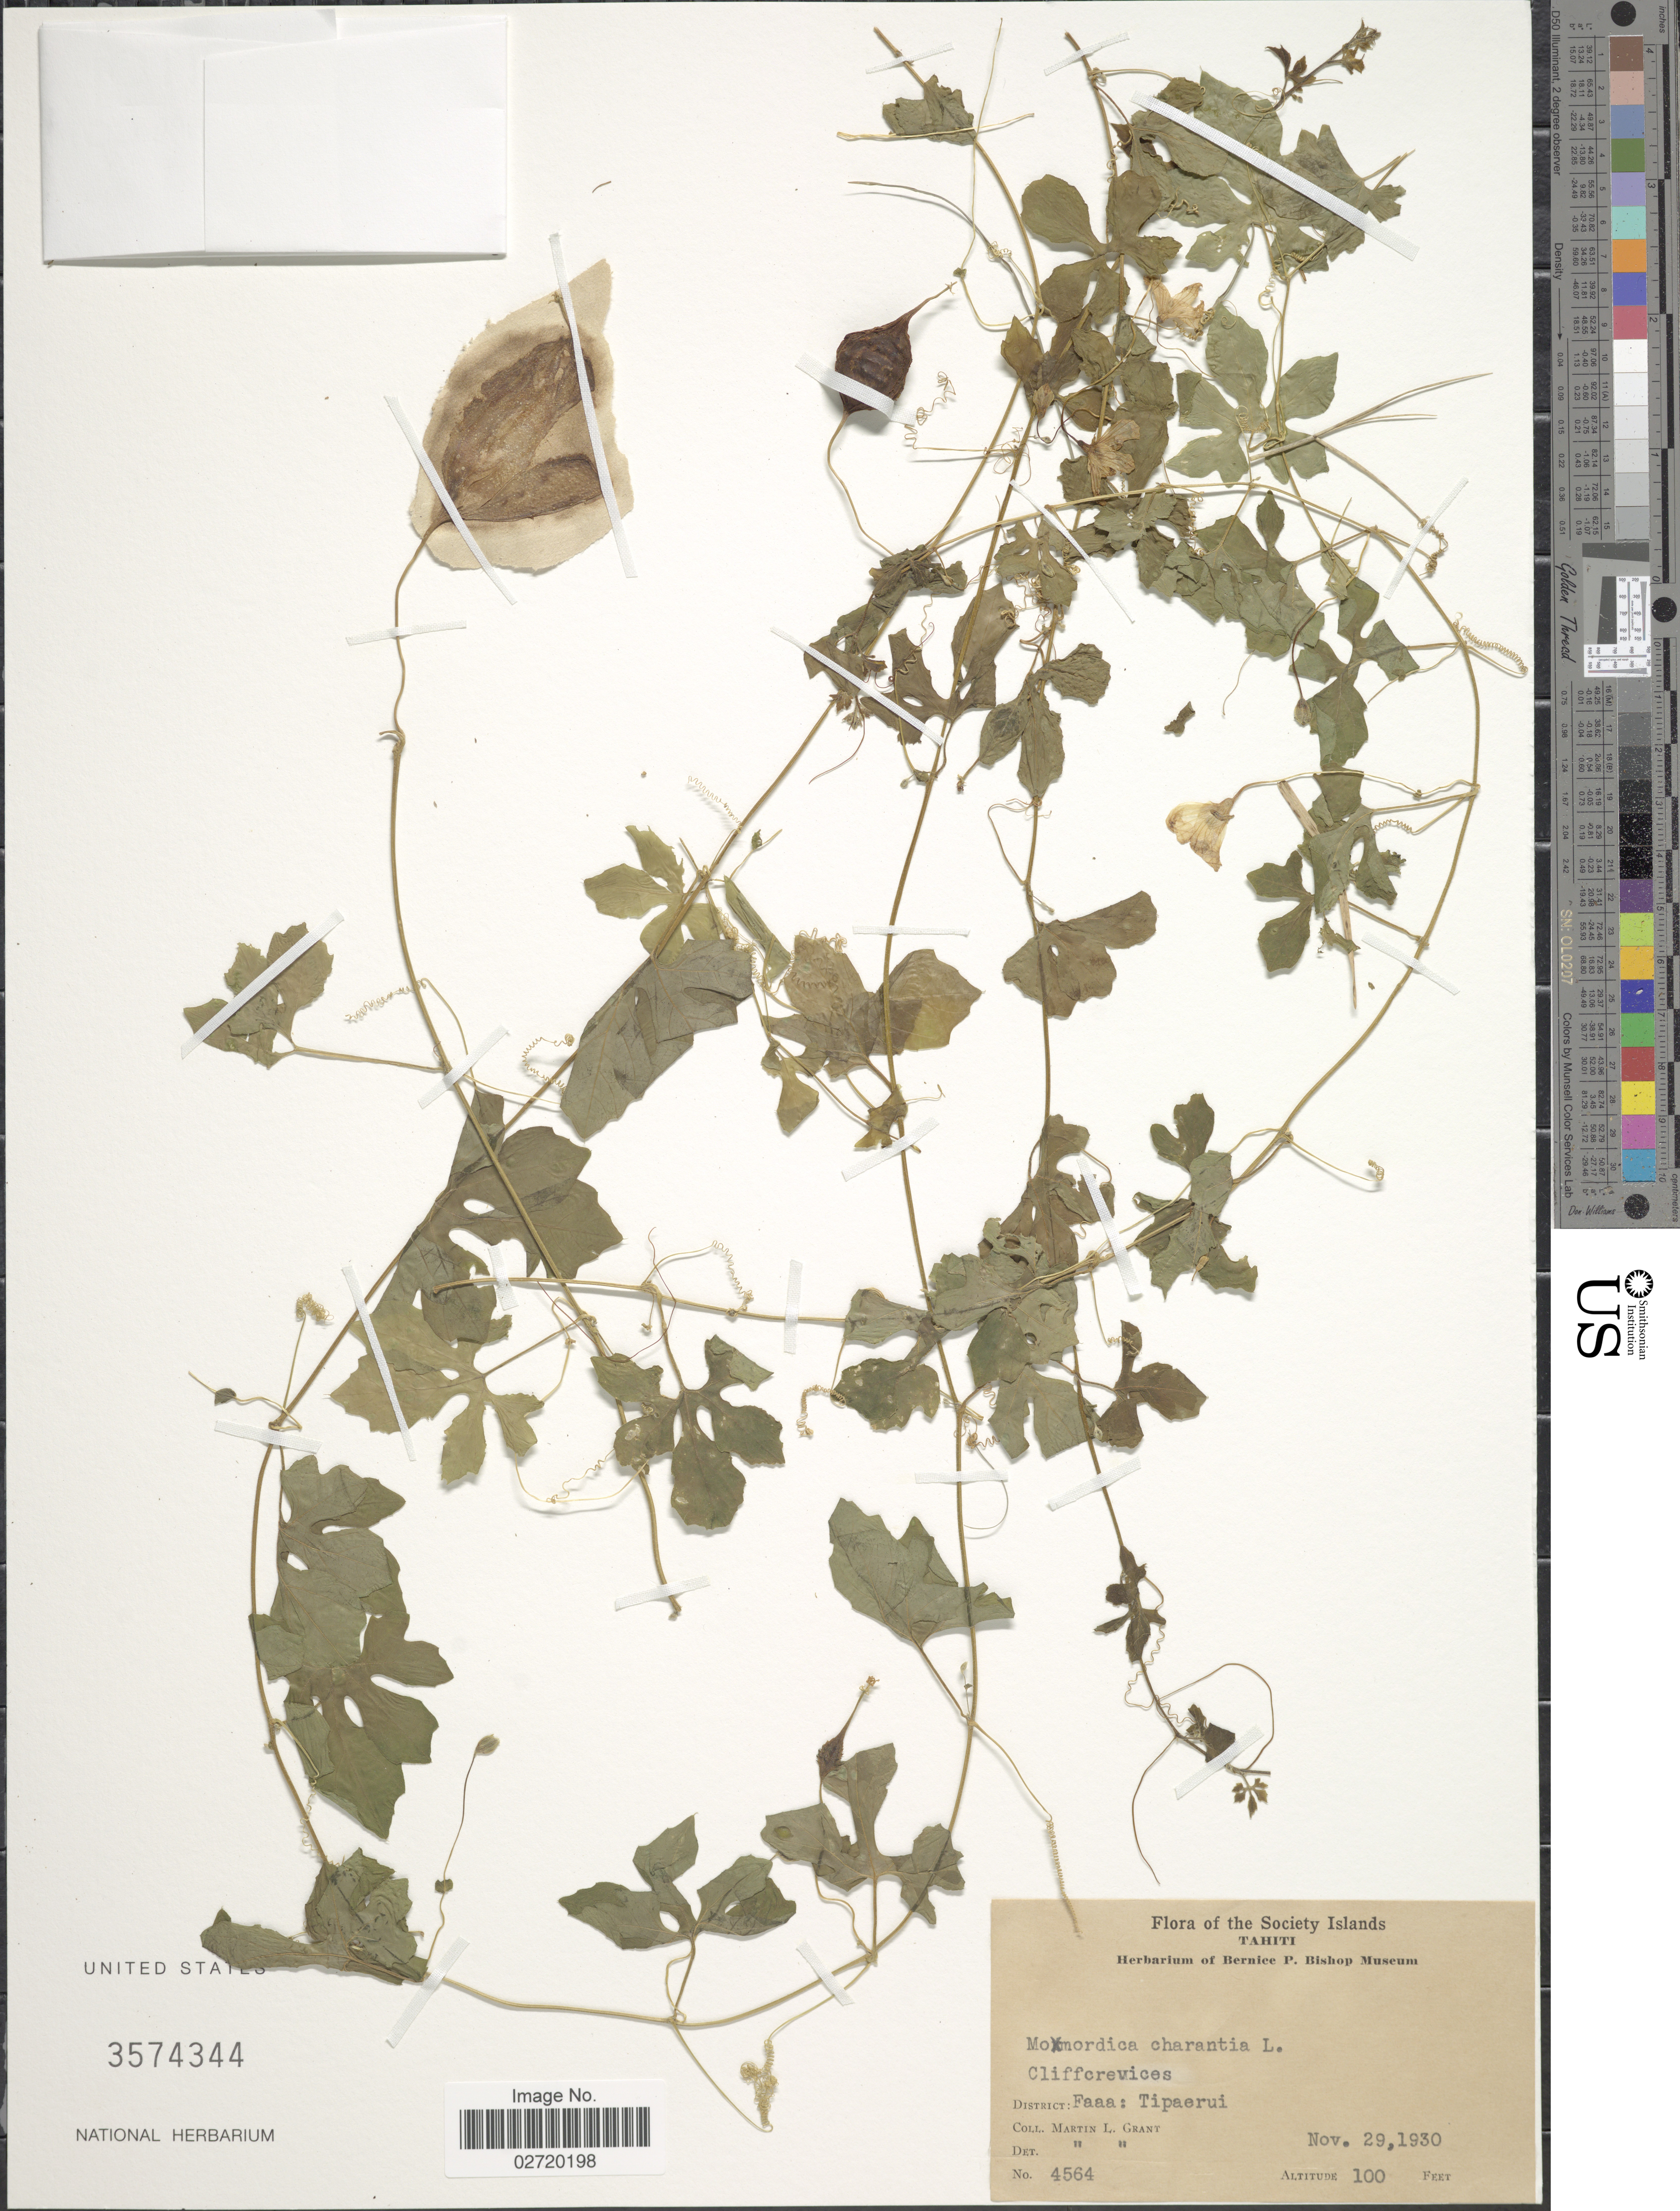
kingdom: Plantae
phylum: Tracheophyta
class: Magnoliopsida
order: Cucurbitales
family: Cucurbitaceae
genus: Momordica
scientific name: Momordica charantia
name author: L.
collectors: M. L. Grant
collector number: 4564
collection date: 1930-11-29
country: French Polynesia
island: Tahiti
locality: The Society Islands, Tahiti, District: Faaa: Tipaerui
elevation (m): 30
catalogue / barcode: US 3574344